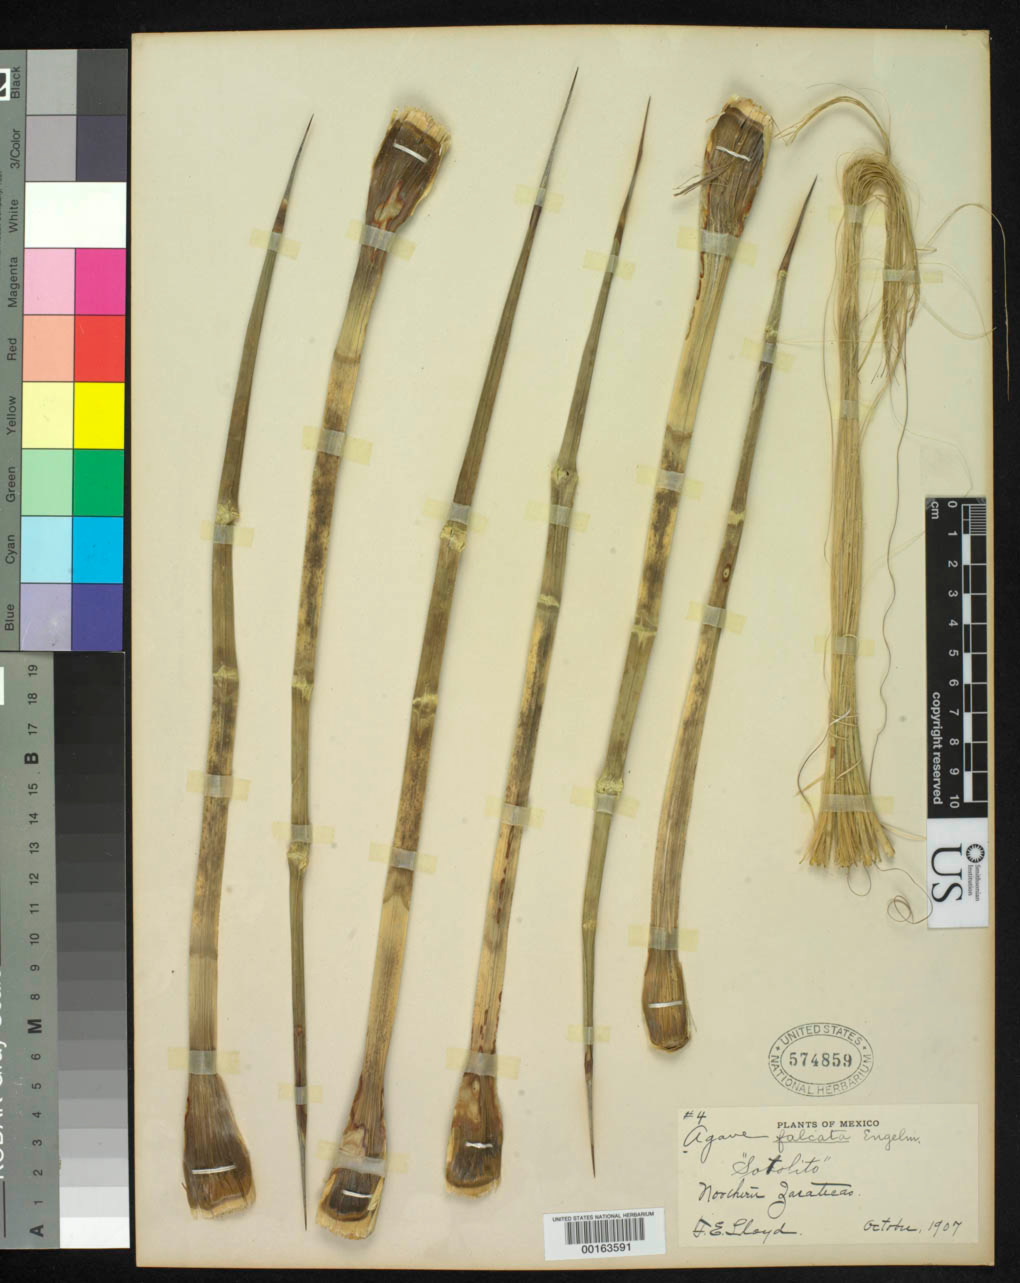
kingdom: Plantae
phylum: Tracheophyta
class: Liliopsida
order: Asparagales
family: Asparagaceae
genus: Agave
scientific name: Agave striata subsp. falcata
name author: (Engelm.) Gentry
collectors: F. E. Lloyd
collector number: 4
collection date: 1907-10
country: Mexico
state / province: Zacatecas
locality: Northern area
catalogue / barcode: US 574859